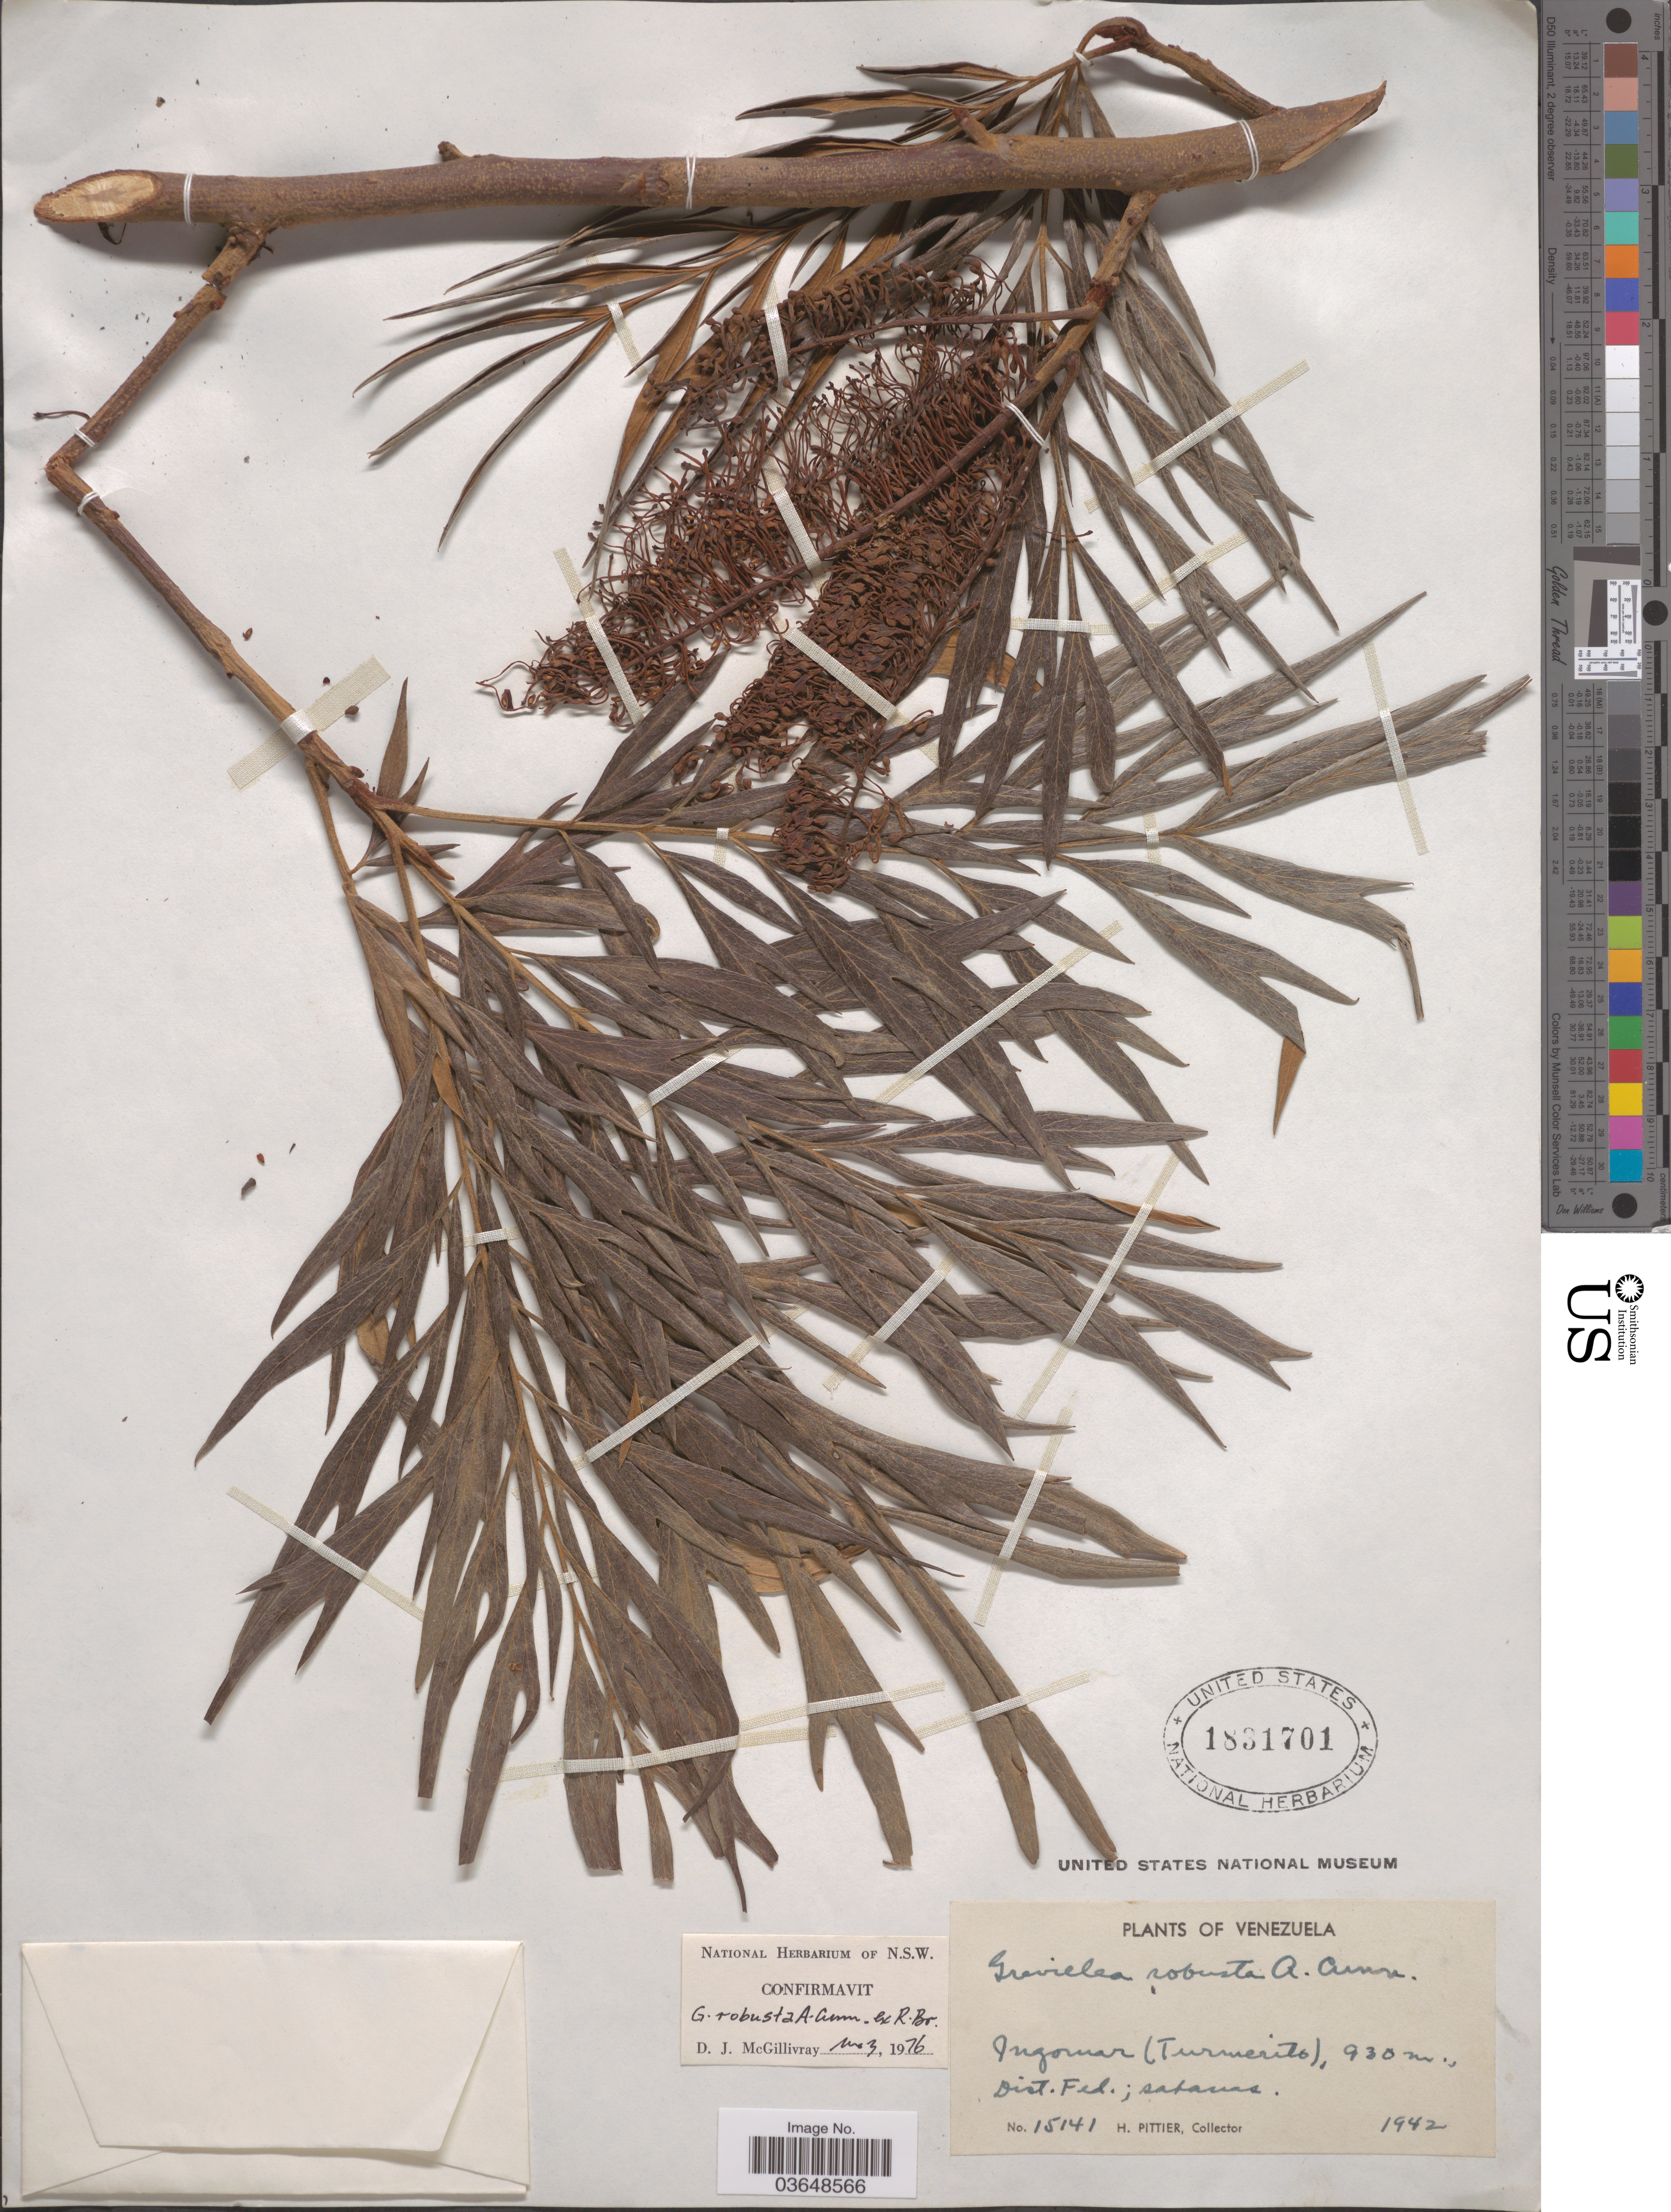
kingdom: Plantae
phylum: Tracheophyta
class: Magnoliopsida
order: Proteales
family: Proteaceae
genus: Grevillea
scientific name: Grevillea robusta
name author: A. Cunn.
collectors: H. F. Pittier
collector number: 15141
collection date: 1942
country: Venezuela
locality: Ingomar (Turmerito), Dist. Fed.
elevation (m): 930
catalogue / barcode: US 1831701